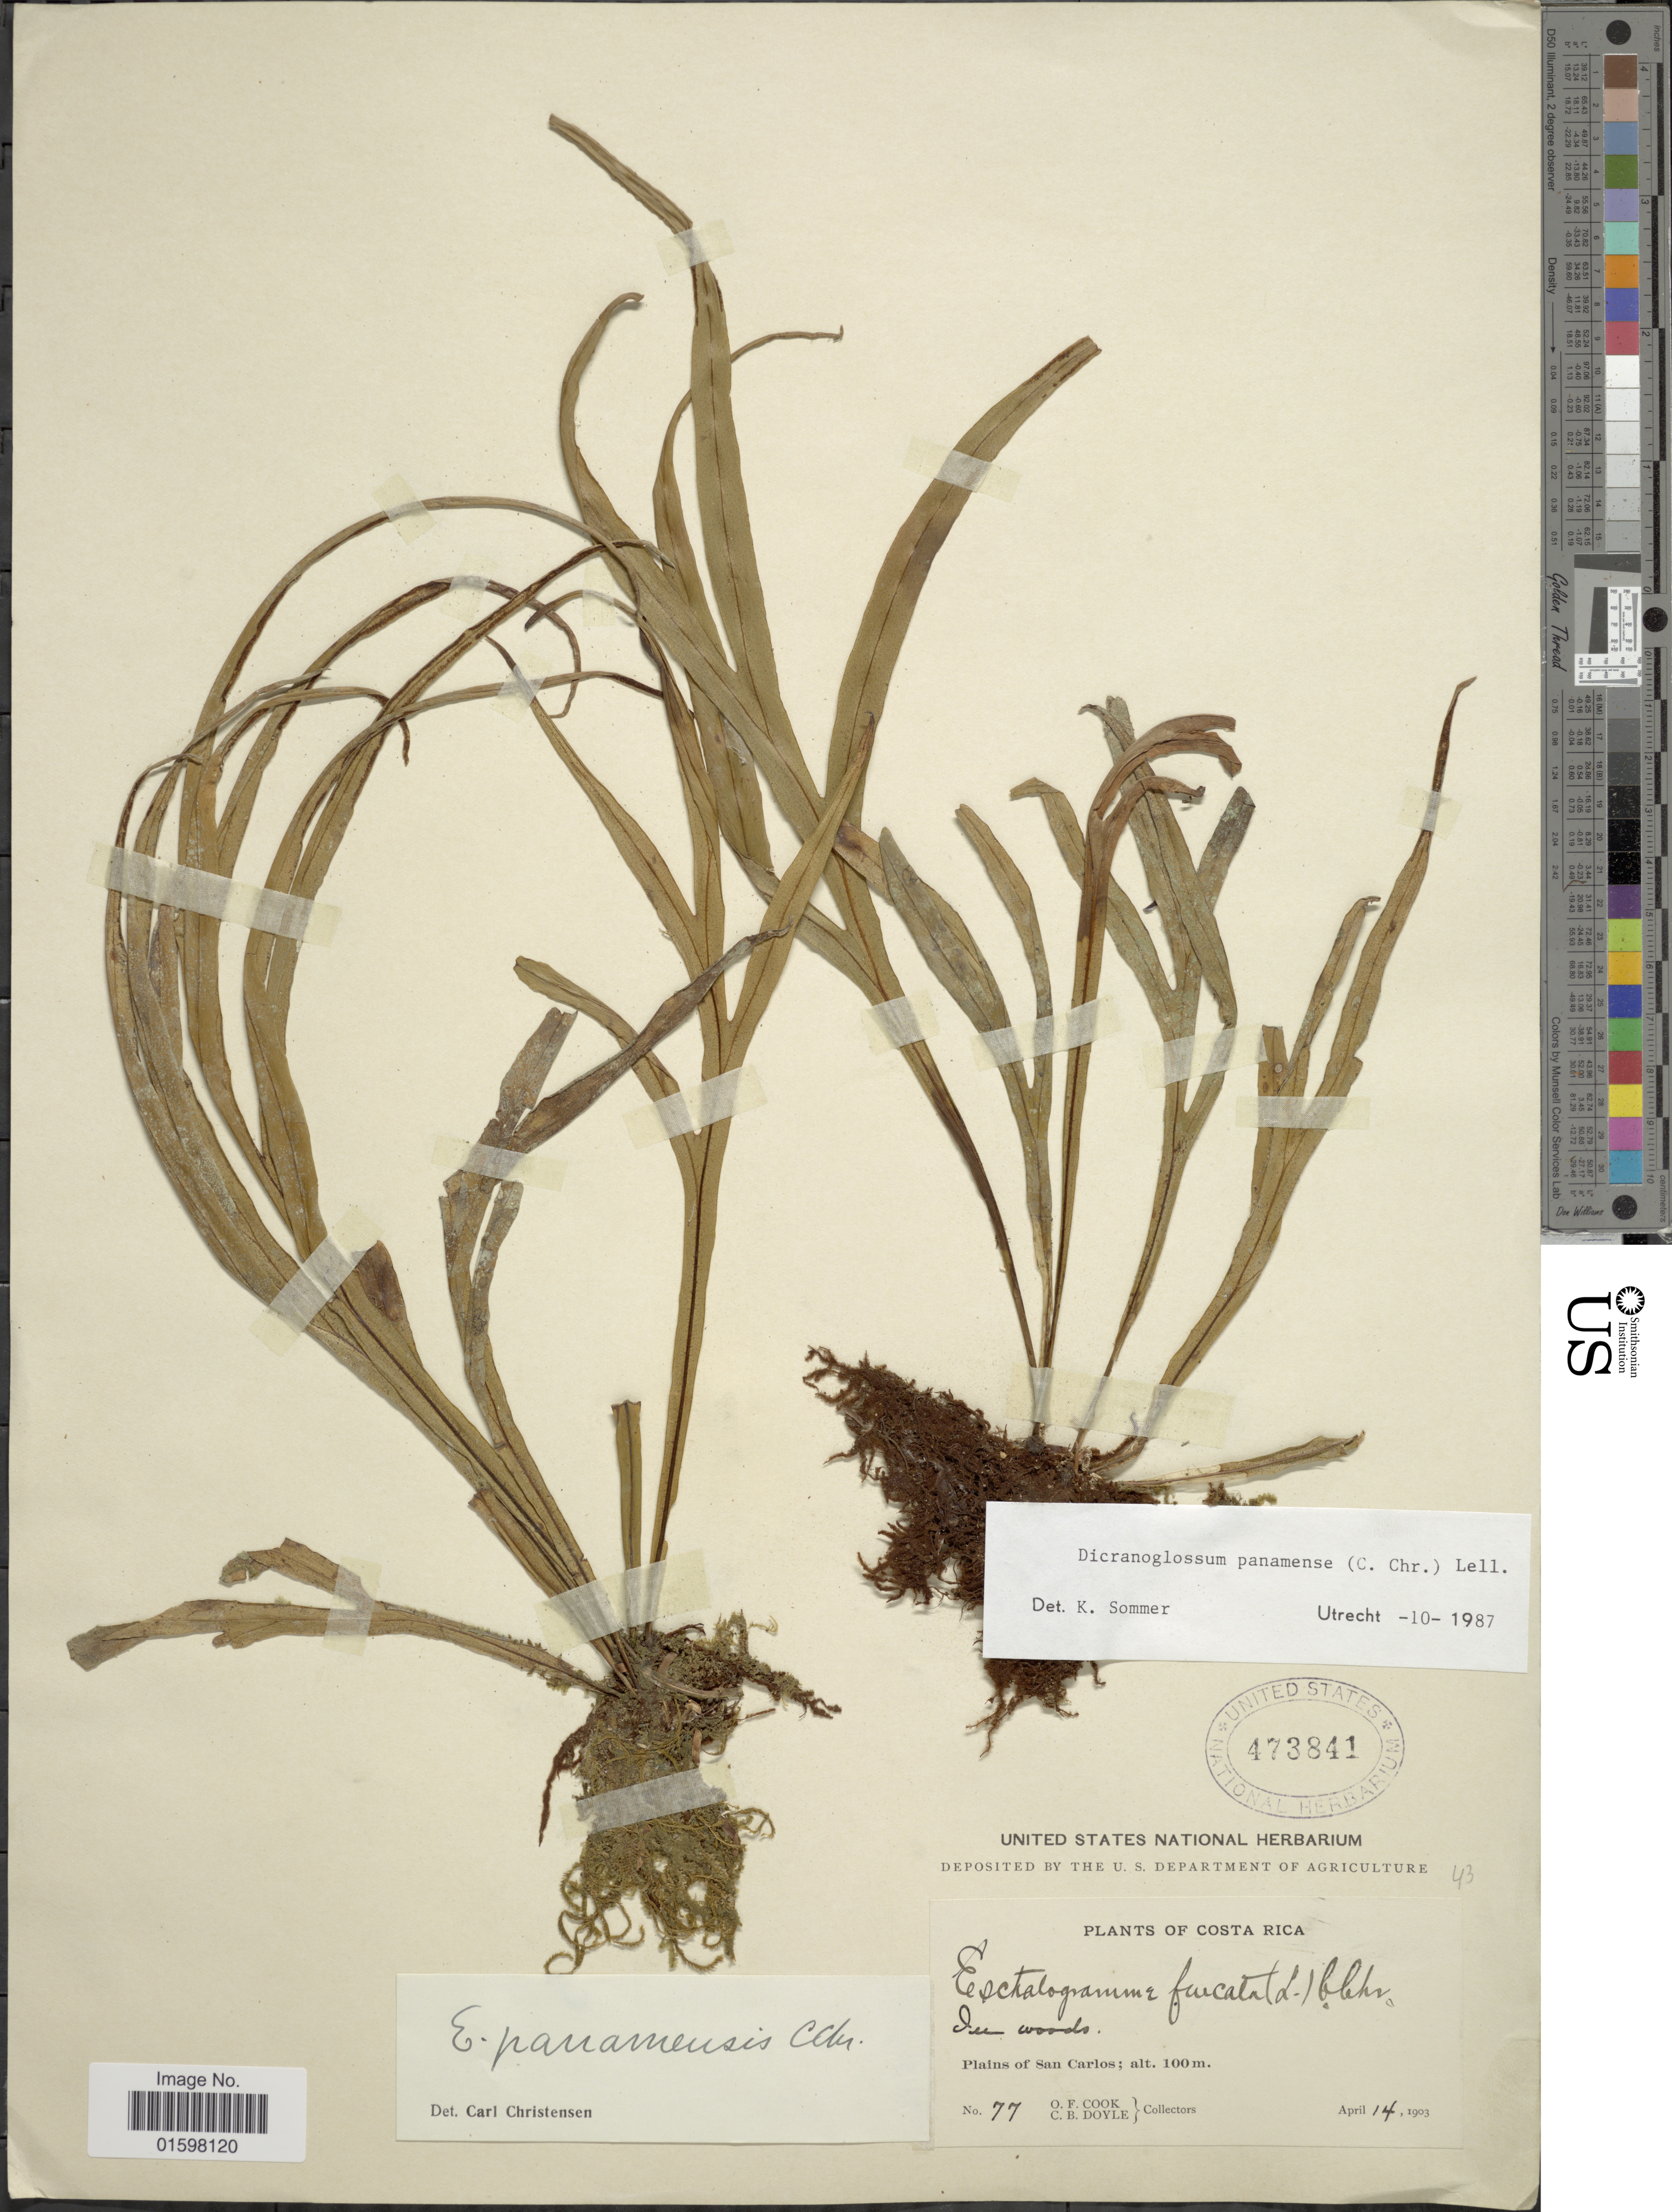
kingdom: Plantae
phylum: Tracheophyta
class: Polypodiopsida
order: Polypodiales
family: Polypodiaceae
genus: Pleopeltis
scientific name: Pleopeltis panamensis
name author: (Weath.) Pic. Serm.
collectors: O. F. Cook & C. Doyle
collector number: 77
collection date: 1903-04-14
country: Costa Rica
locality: Plains of San carlos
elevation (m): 100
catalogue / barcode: US 473841